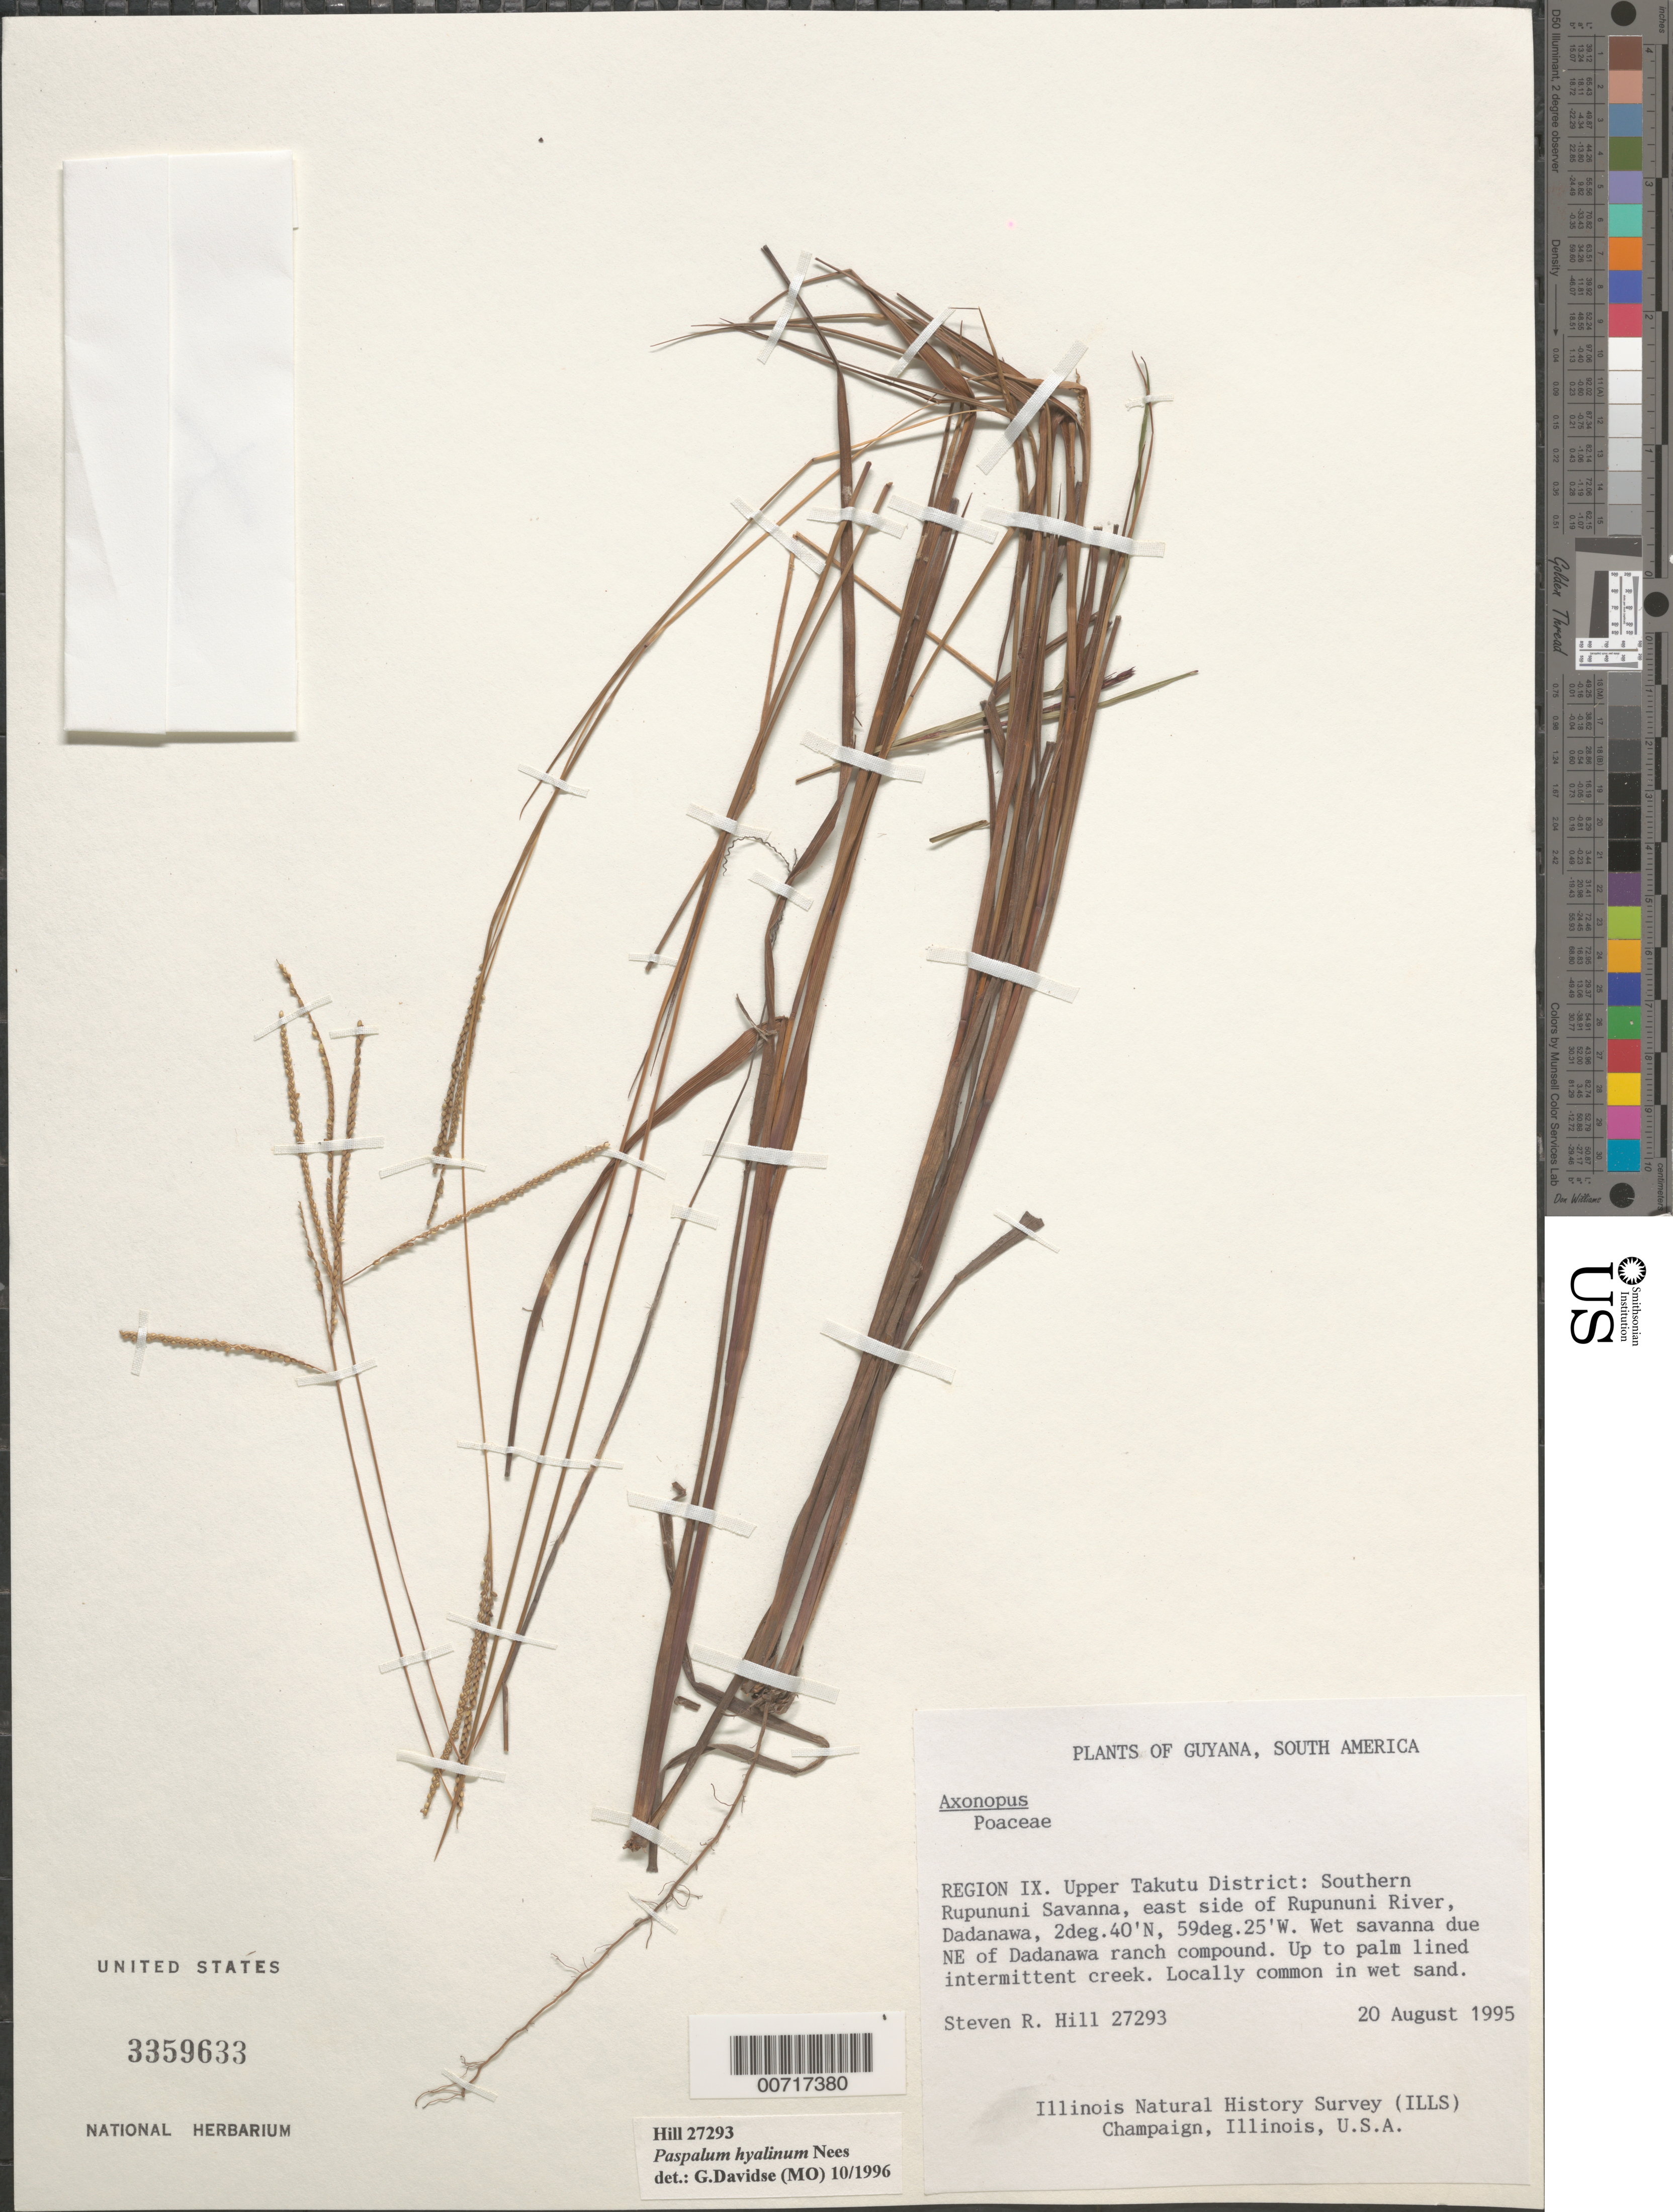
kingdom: Plantae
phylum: Tracheophyta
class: Liliopsida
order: Poales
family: Poaceae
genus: Paspalum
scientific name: Paspalum hyalinum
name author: Nees ex Trin.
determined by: Davidse, Gerrit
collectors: S. R. Hill, C. N. Horn & J. H. Wiersema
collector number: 27293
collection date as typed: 20-Aug-95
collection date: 1995-08-20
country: Guyana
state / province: U. Takutu-U. Essequibo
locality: Dadanawa, southern Rupununi Savanna, E side of Rupununi R.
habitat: Wet savanna due NE of Dadanawa ranch compound, up to palm lined intermittent creek; wet sand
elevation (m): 110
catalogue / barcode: US 3359633